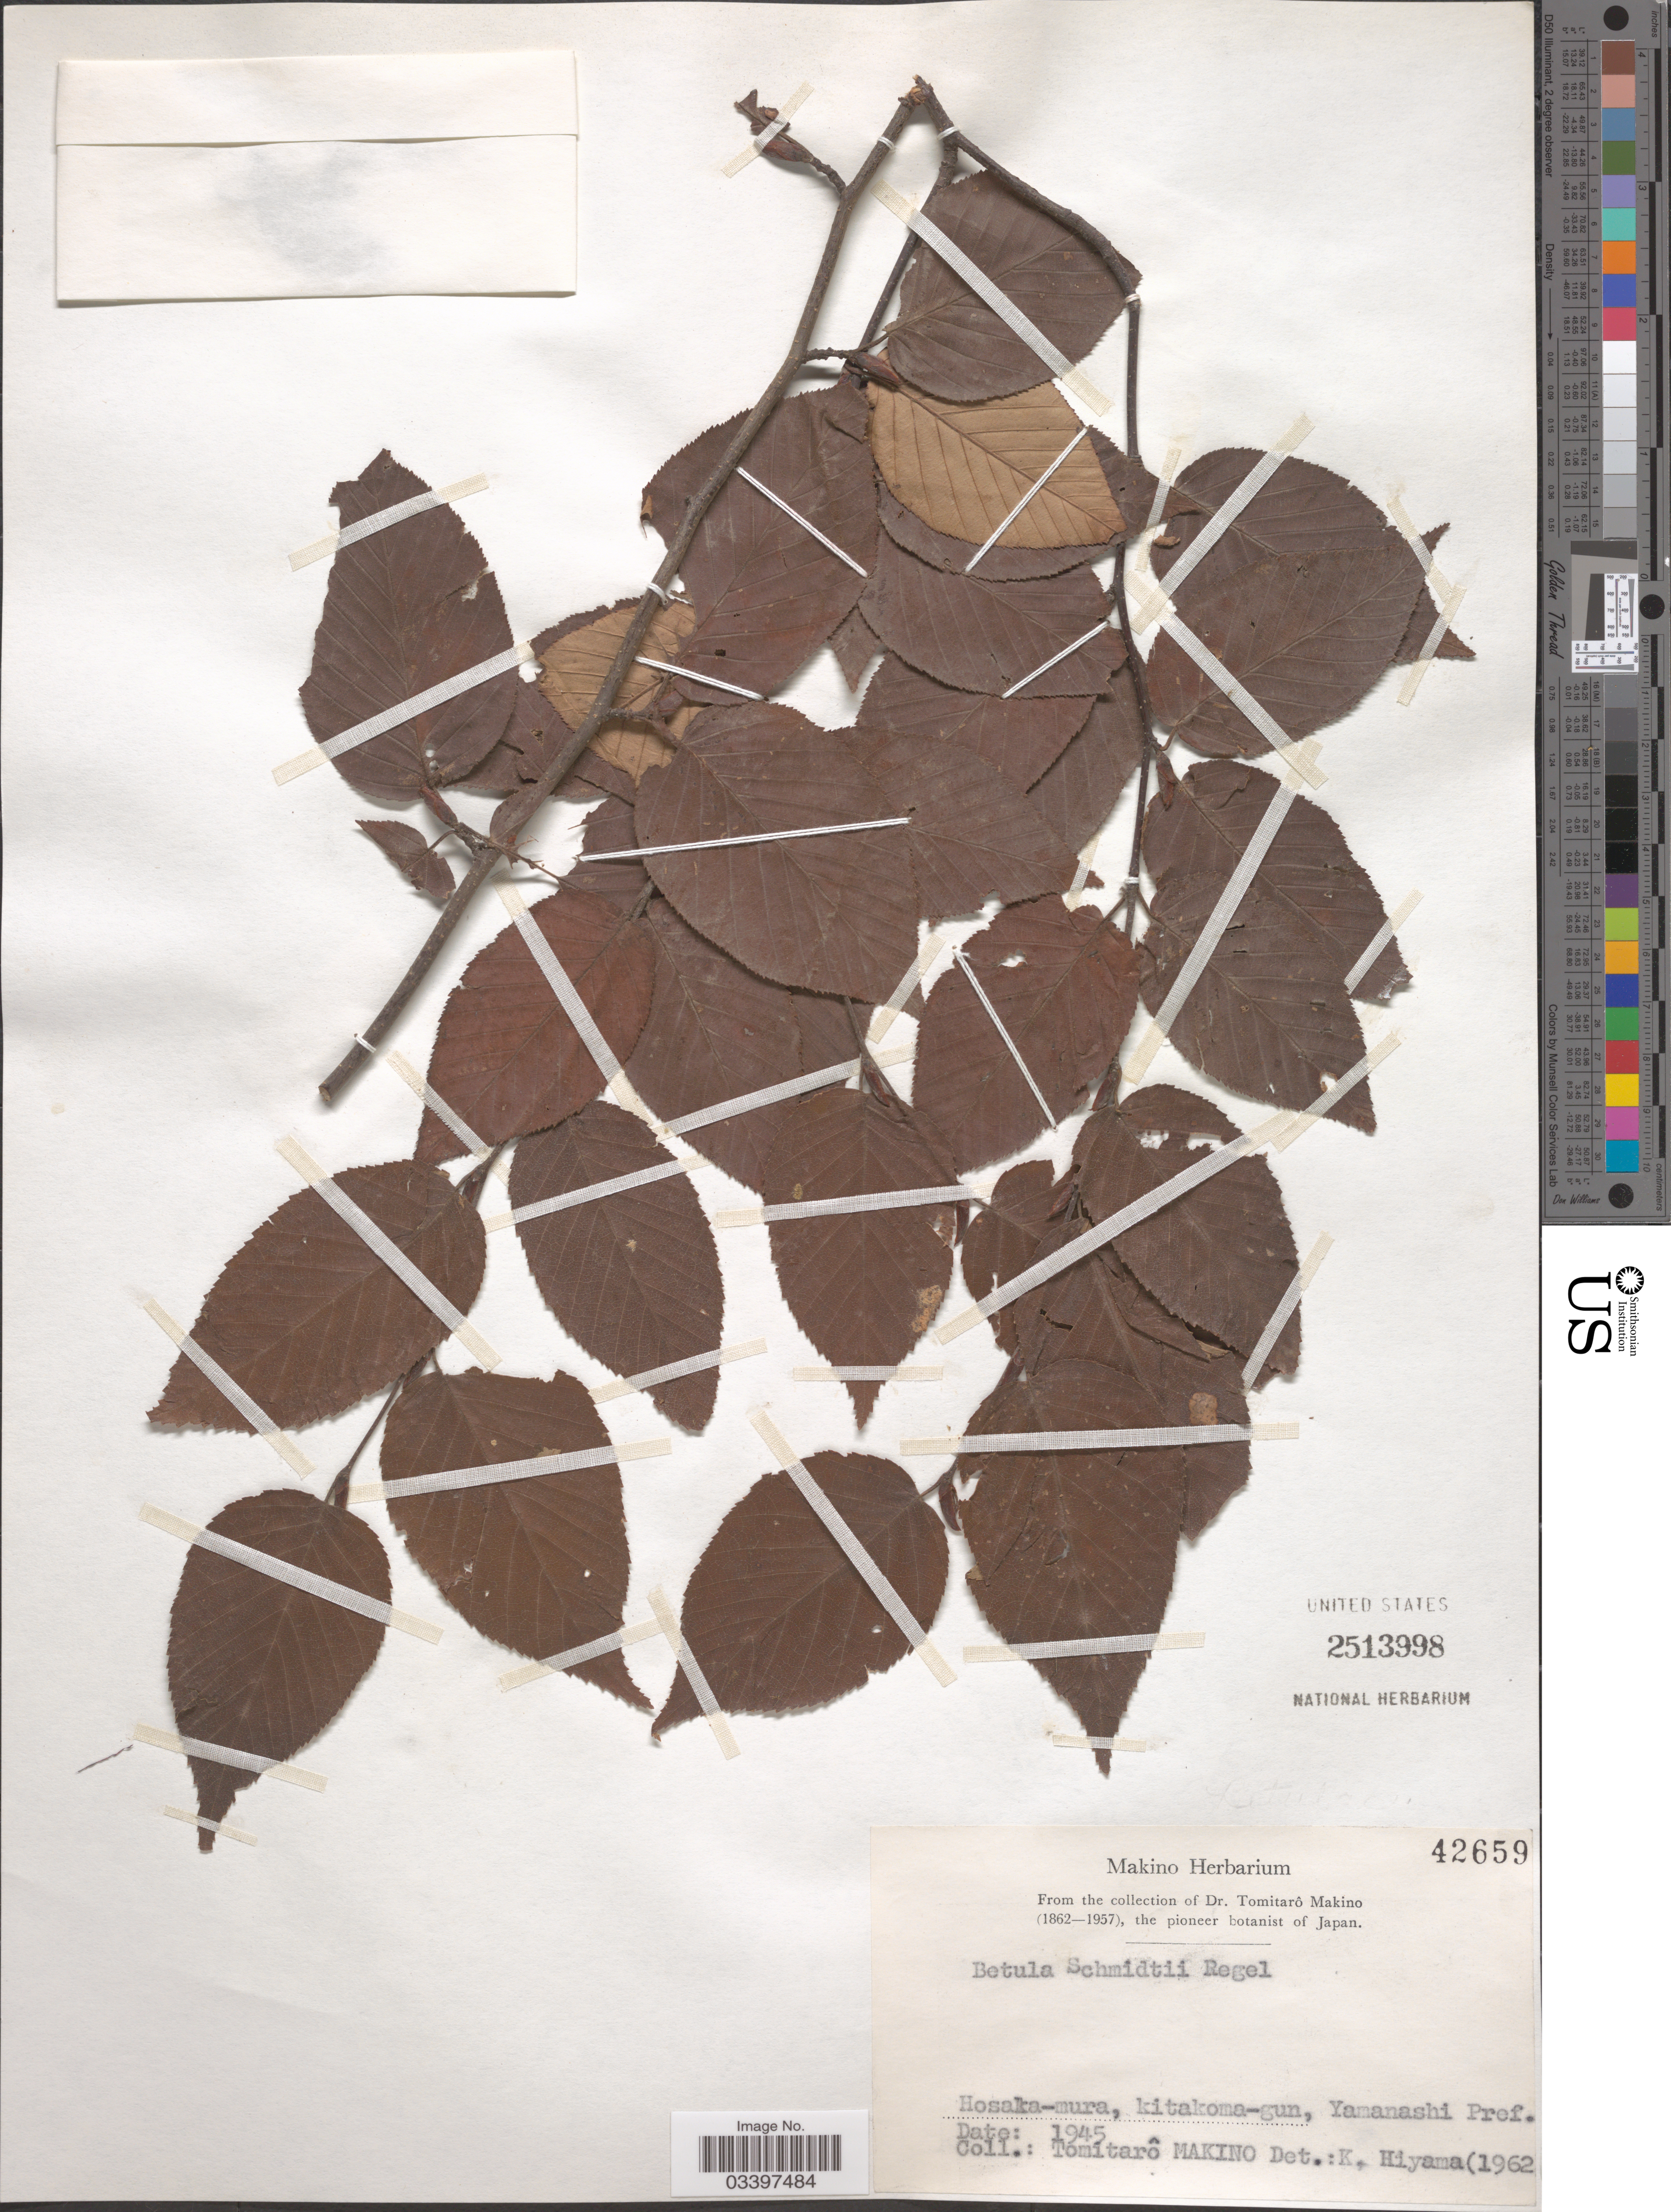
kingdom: Plantae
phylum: Tracheophyta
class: Magnoliopsida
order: Fagales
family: Betulaceae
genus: Betula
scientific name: Betula schmidtii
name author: Regel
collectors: T. Makino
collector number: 42659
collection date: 1945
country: Japan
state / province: Yamanasi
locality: Hosaka-mura, kitakoma-gun, Yamanashi Pref.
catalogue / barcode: US 2513998